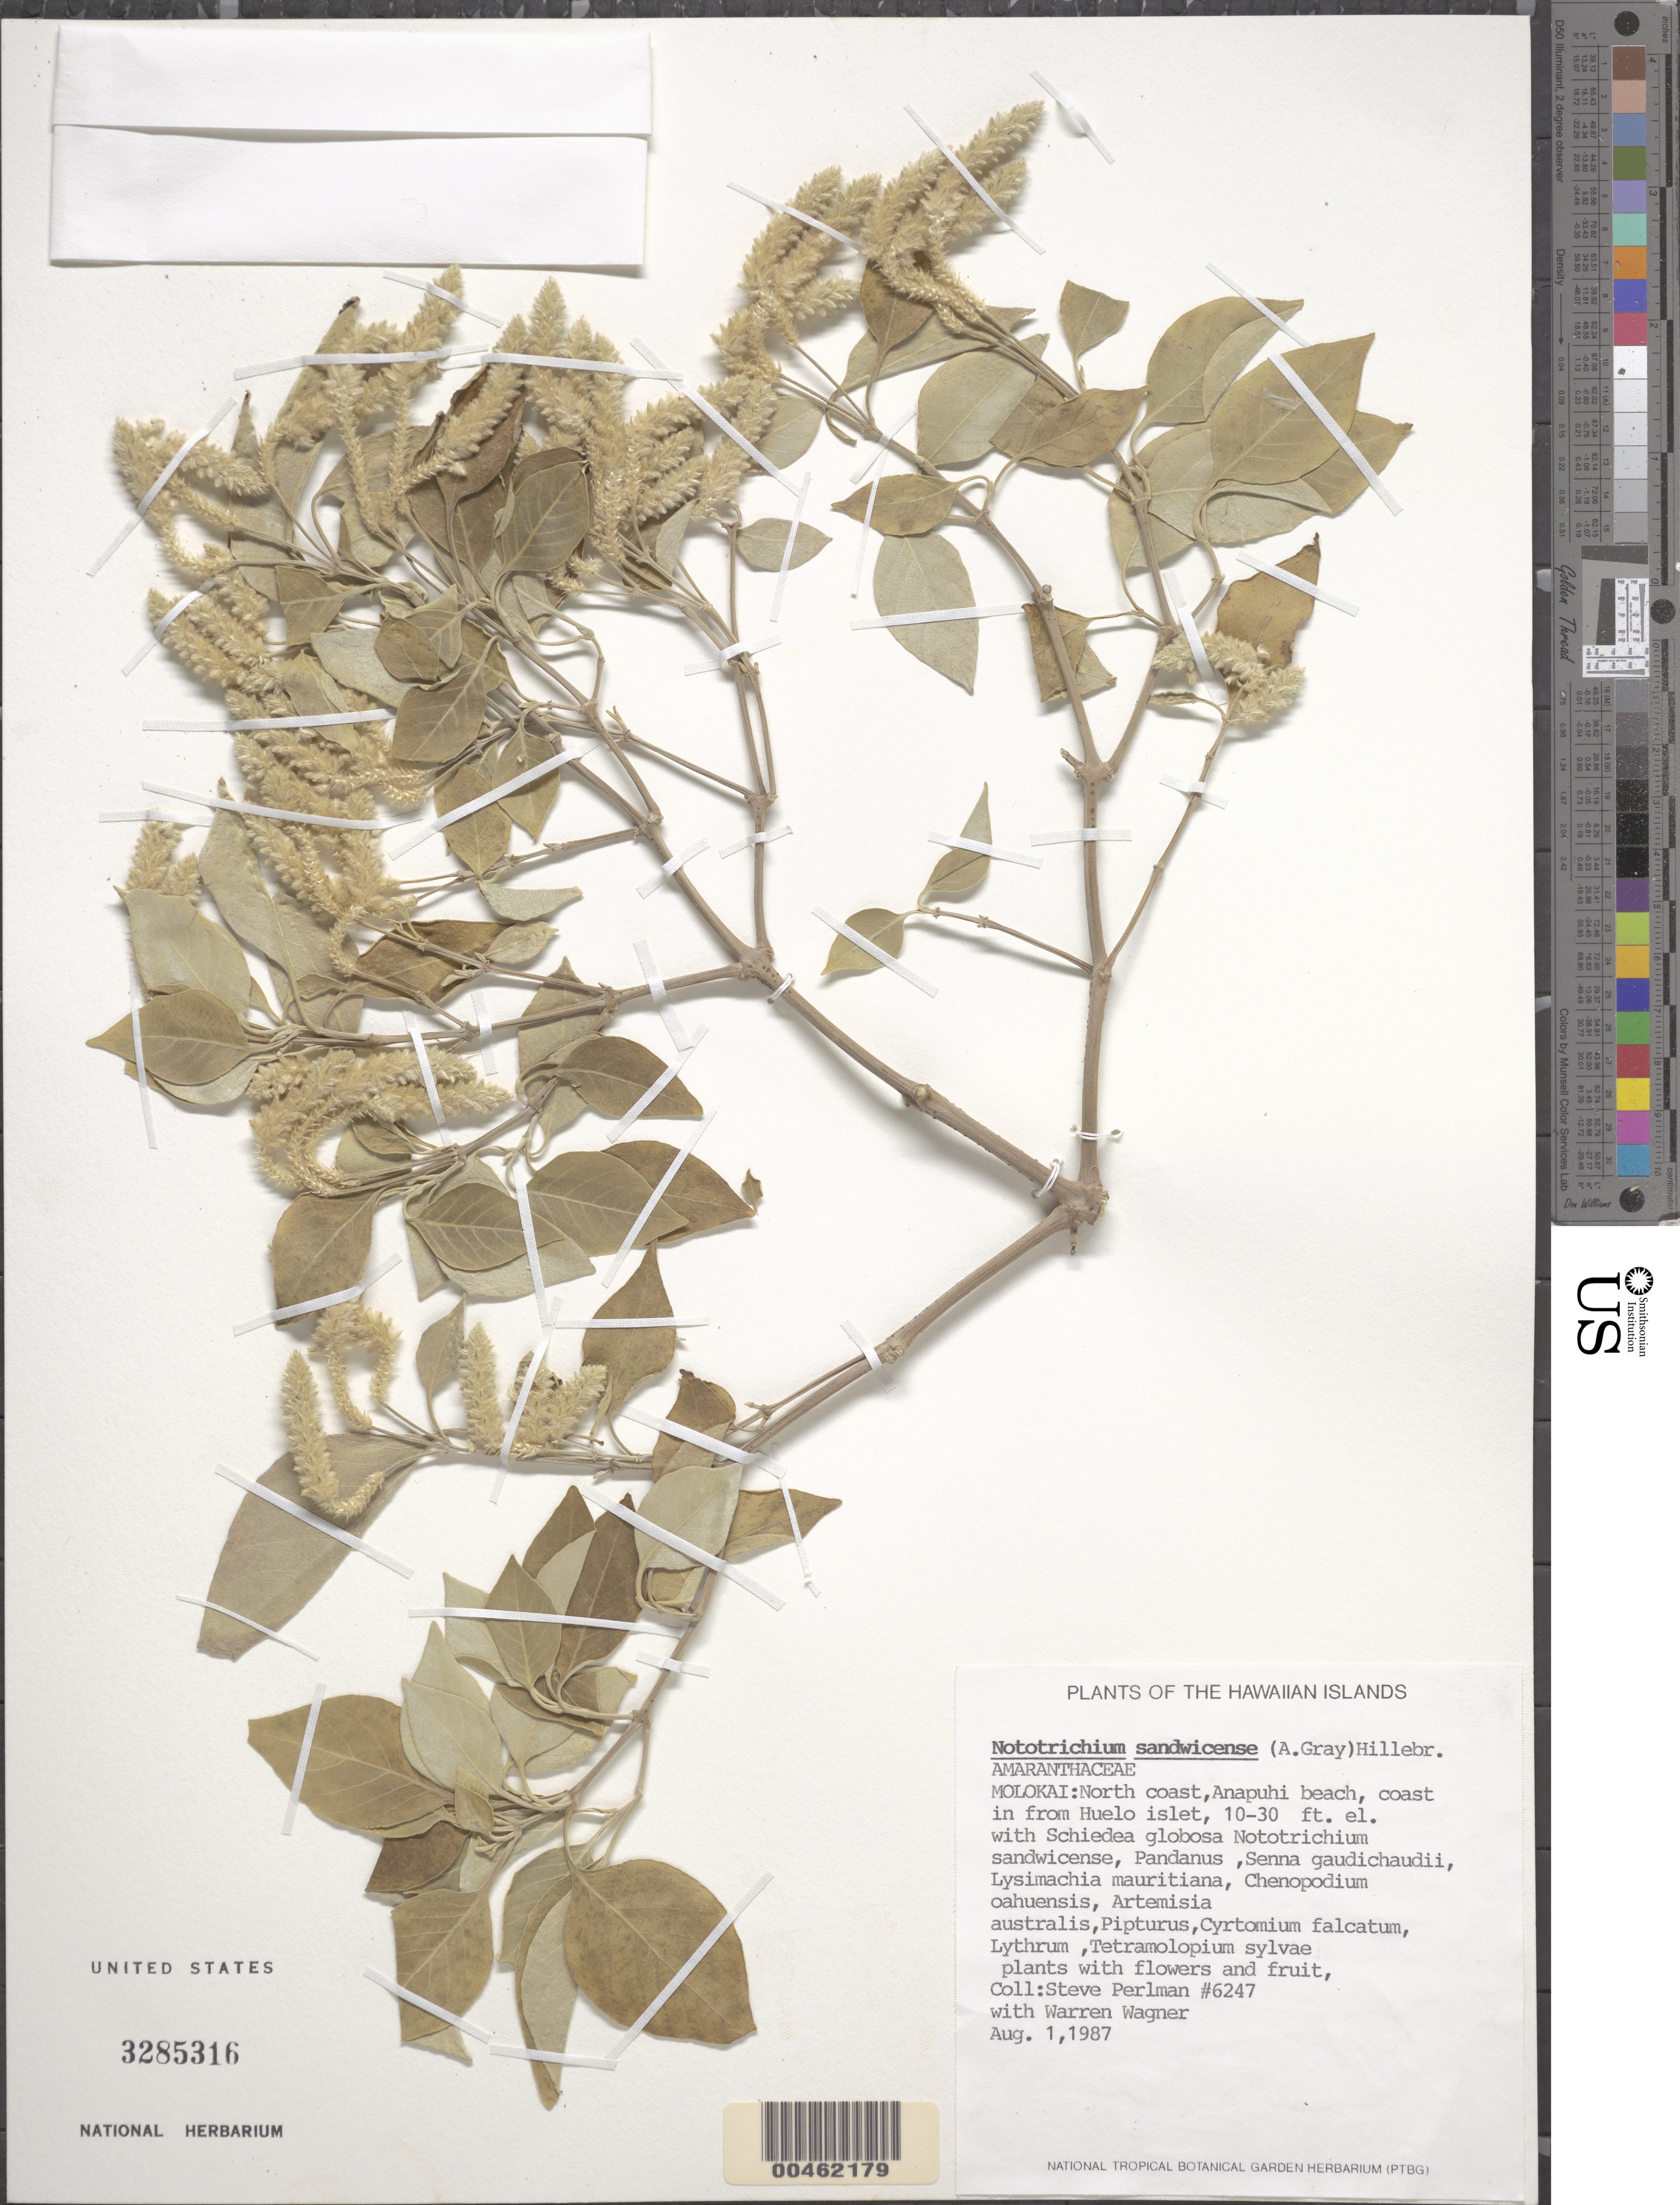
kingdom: Plantae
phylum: Tracheophyta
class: Magnoliopsida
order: Caryophyllales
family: Amaranthaceae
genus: Achyranthes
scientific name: Achyranthes sandwicensis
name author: (A. Gray) Di Vincenzo et al.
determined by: Wagner, W. L., (BOT), Smithsonian Institution - National Museum of Natural History (UNITED STATES)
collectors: S. P. Perlman & W. H. Wagner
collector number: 6247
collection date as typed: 1 Aug 1987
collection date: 1987-08-01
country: United States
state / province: Hawaii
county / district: Maui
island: Moloka'i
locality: N coast, Anapuhi beach, coast in from Huelo Islet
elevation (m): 3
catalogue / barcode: US 3285316